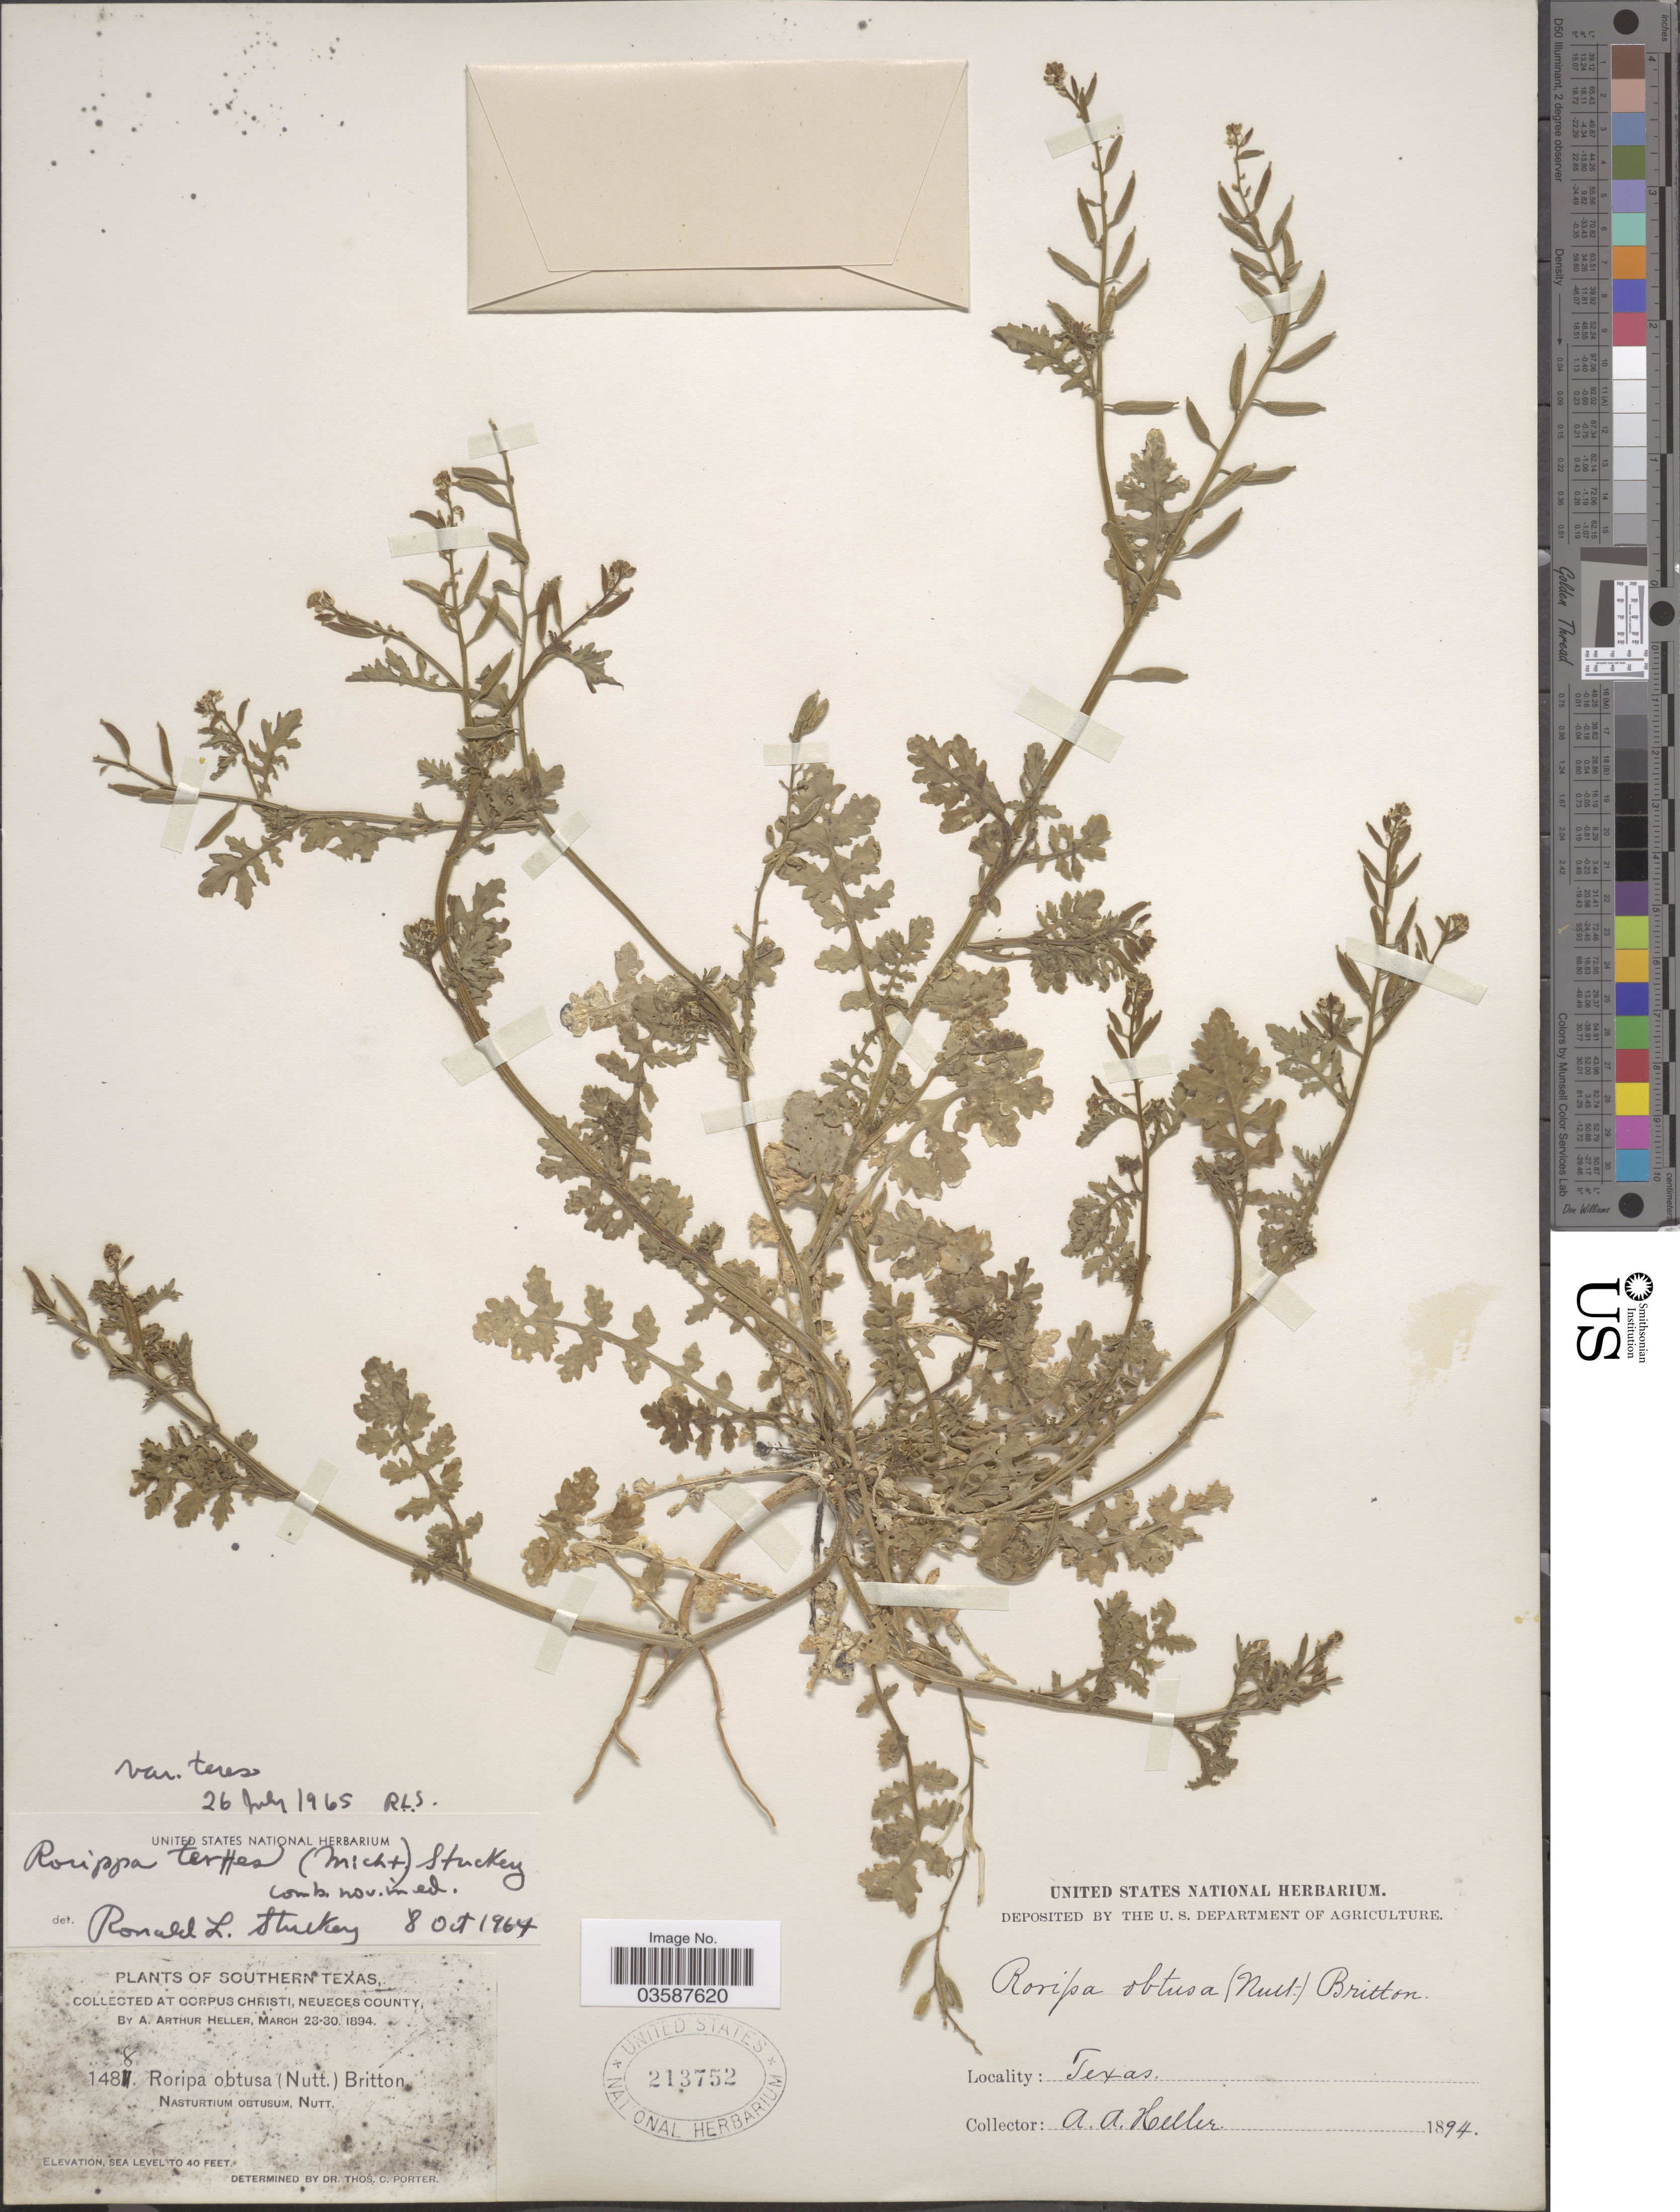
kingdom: Plantae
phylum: Tracheophyta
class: Magnoliopsida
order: Brassicales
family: Brassicaceae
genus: Rorippa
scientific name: Rorippa teres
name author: (Michx.) Stuckey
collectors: A. A. Heller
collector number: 1488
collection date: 1894-03-23/1894-03-30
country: United States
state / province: Texas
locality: Southern Texas. Corpus Christi, Neueces County.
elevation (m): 12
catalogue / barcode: US 213752